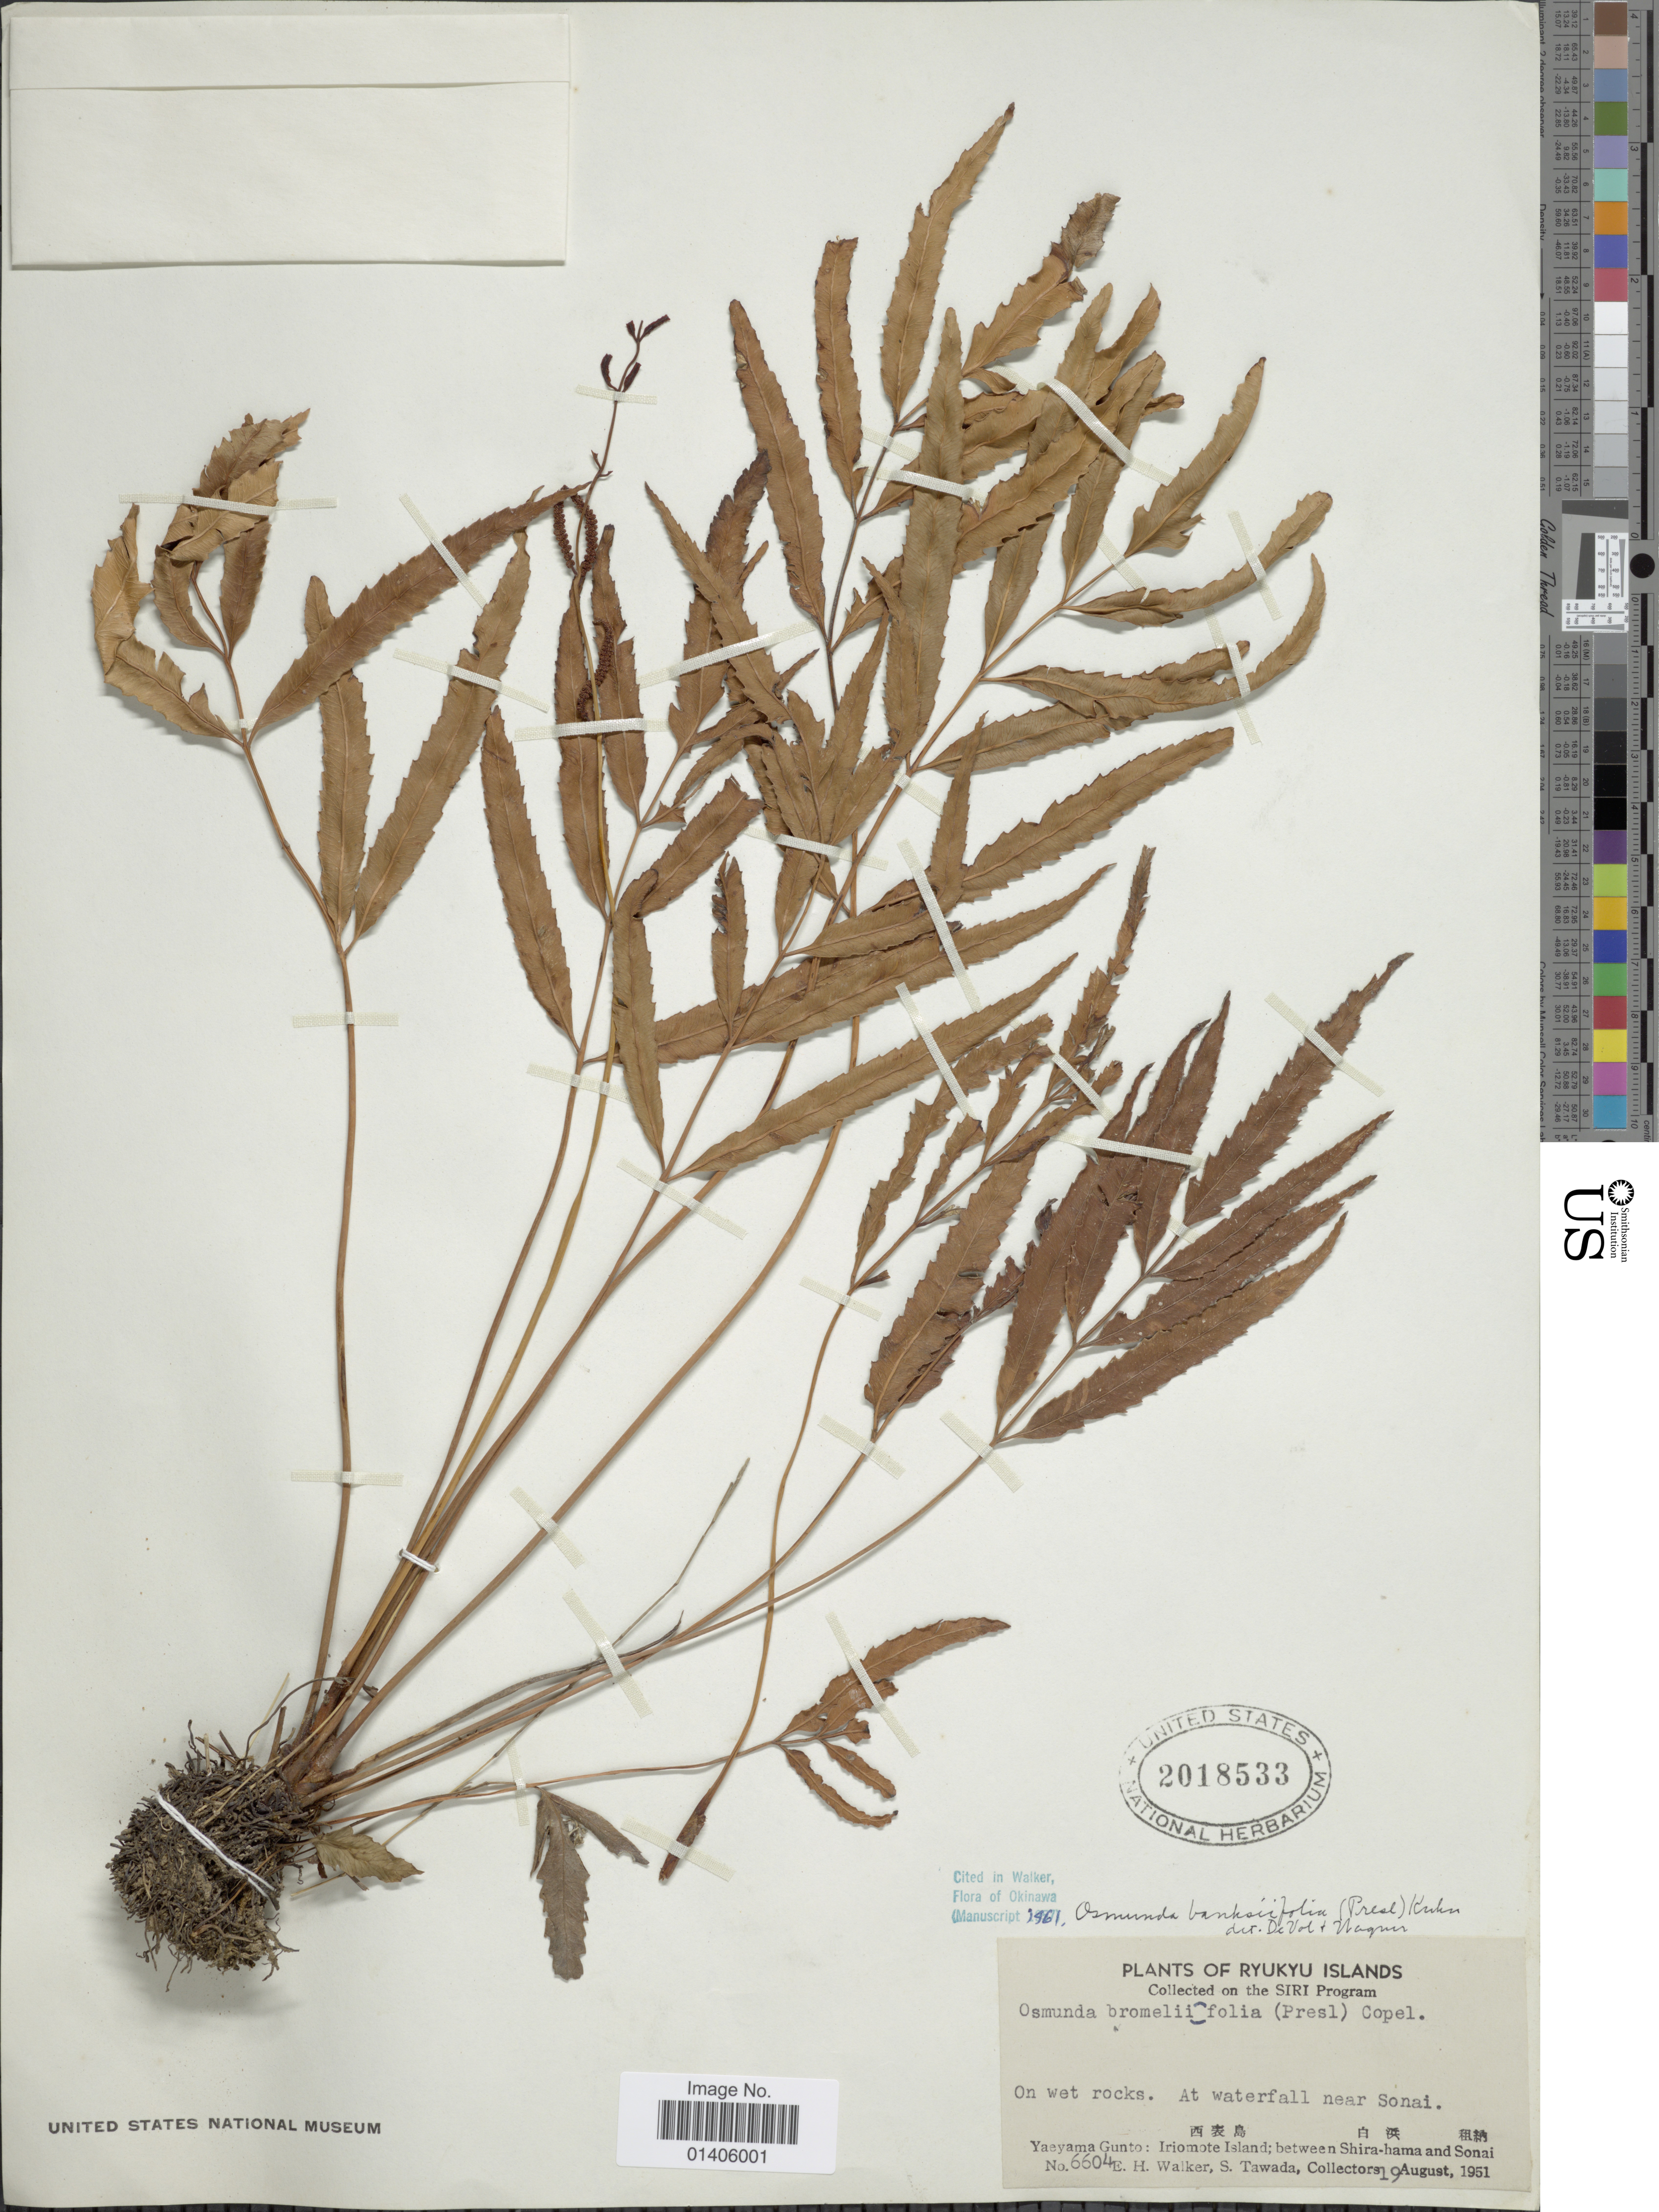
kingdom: Plantae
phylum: Tracheophyta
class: Polypodiopsida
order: Osmundales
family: Osmundaceae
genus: Osmunda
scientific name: Osmunda banksiifolia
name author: (C. Presl) Kuhn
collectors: E. H. Walker & S. Tawada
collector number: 6604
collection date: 1951-08-19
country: Japan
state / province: Okinawa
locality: Ryukyu Islands, Yaeyama Gunto: Iriomote Island; between Shira-hama and Sonai, At waterfall nearSonai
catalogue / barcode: US 2018533